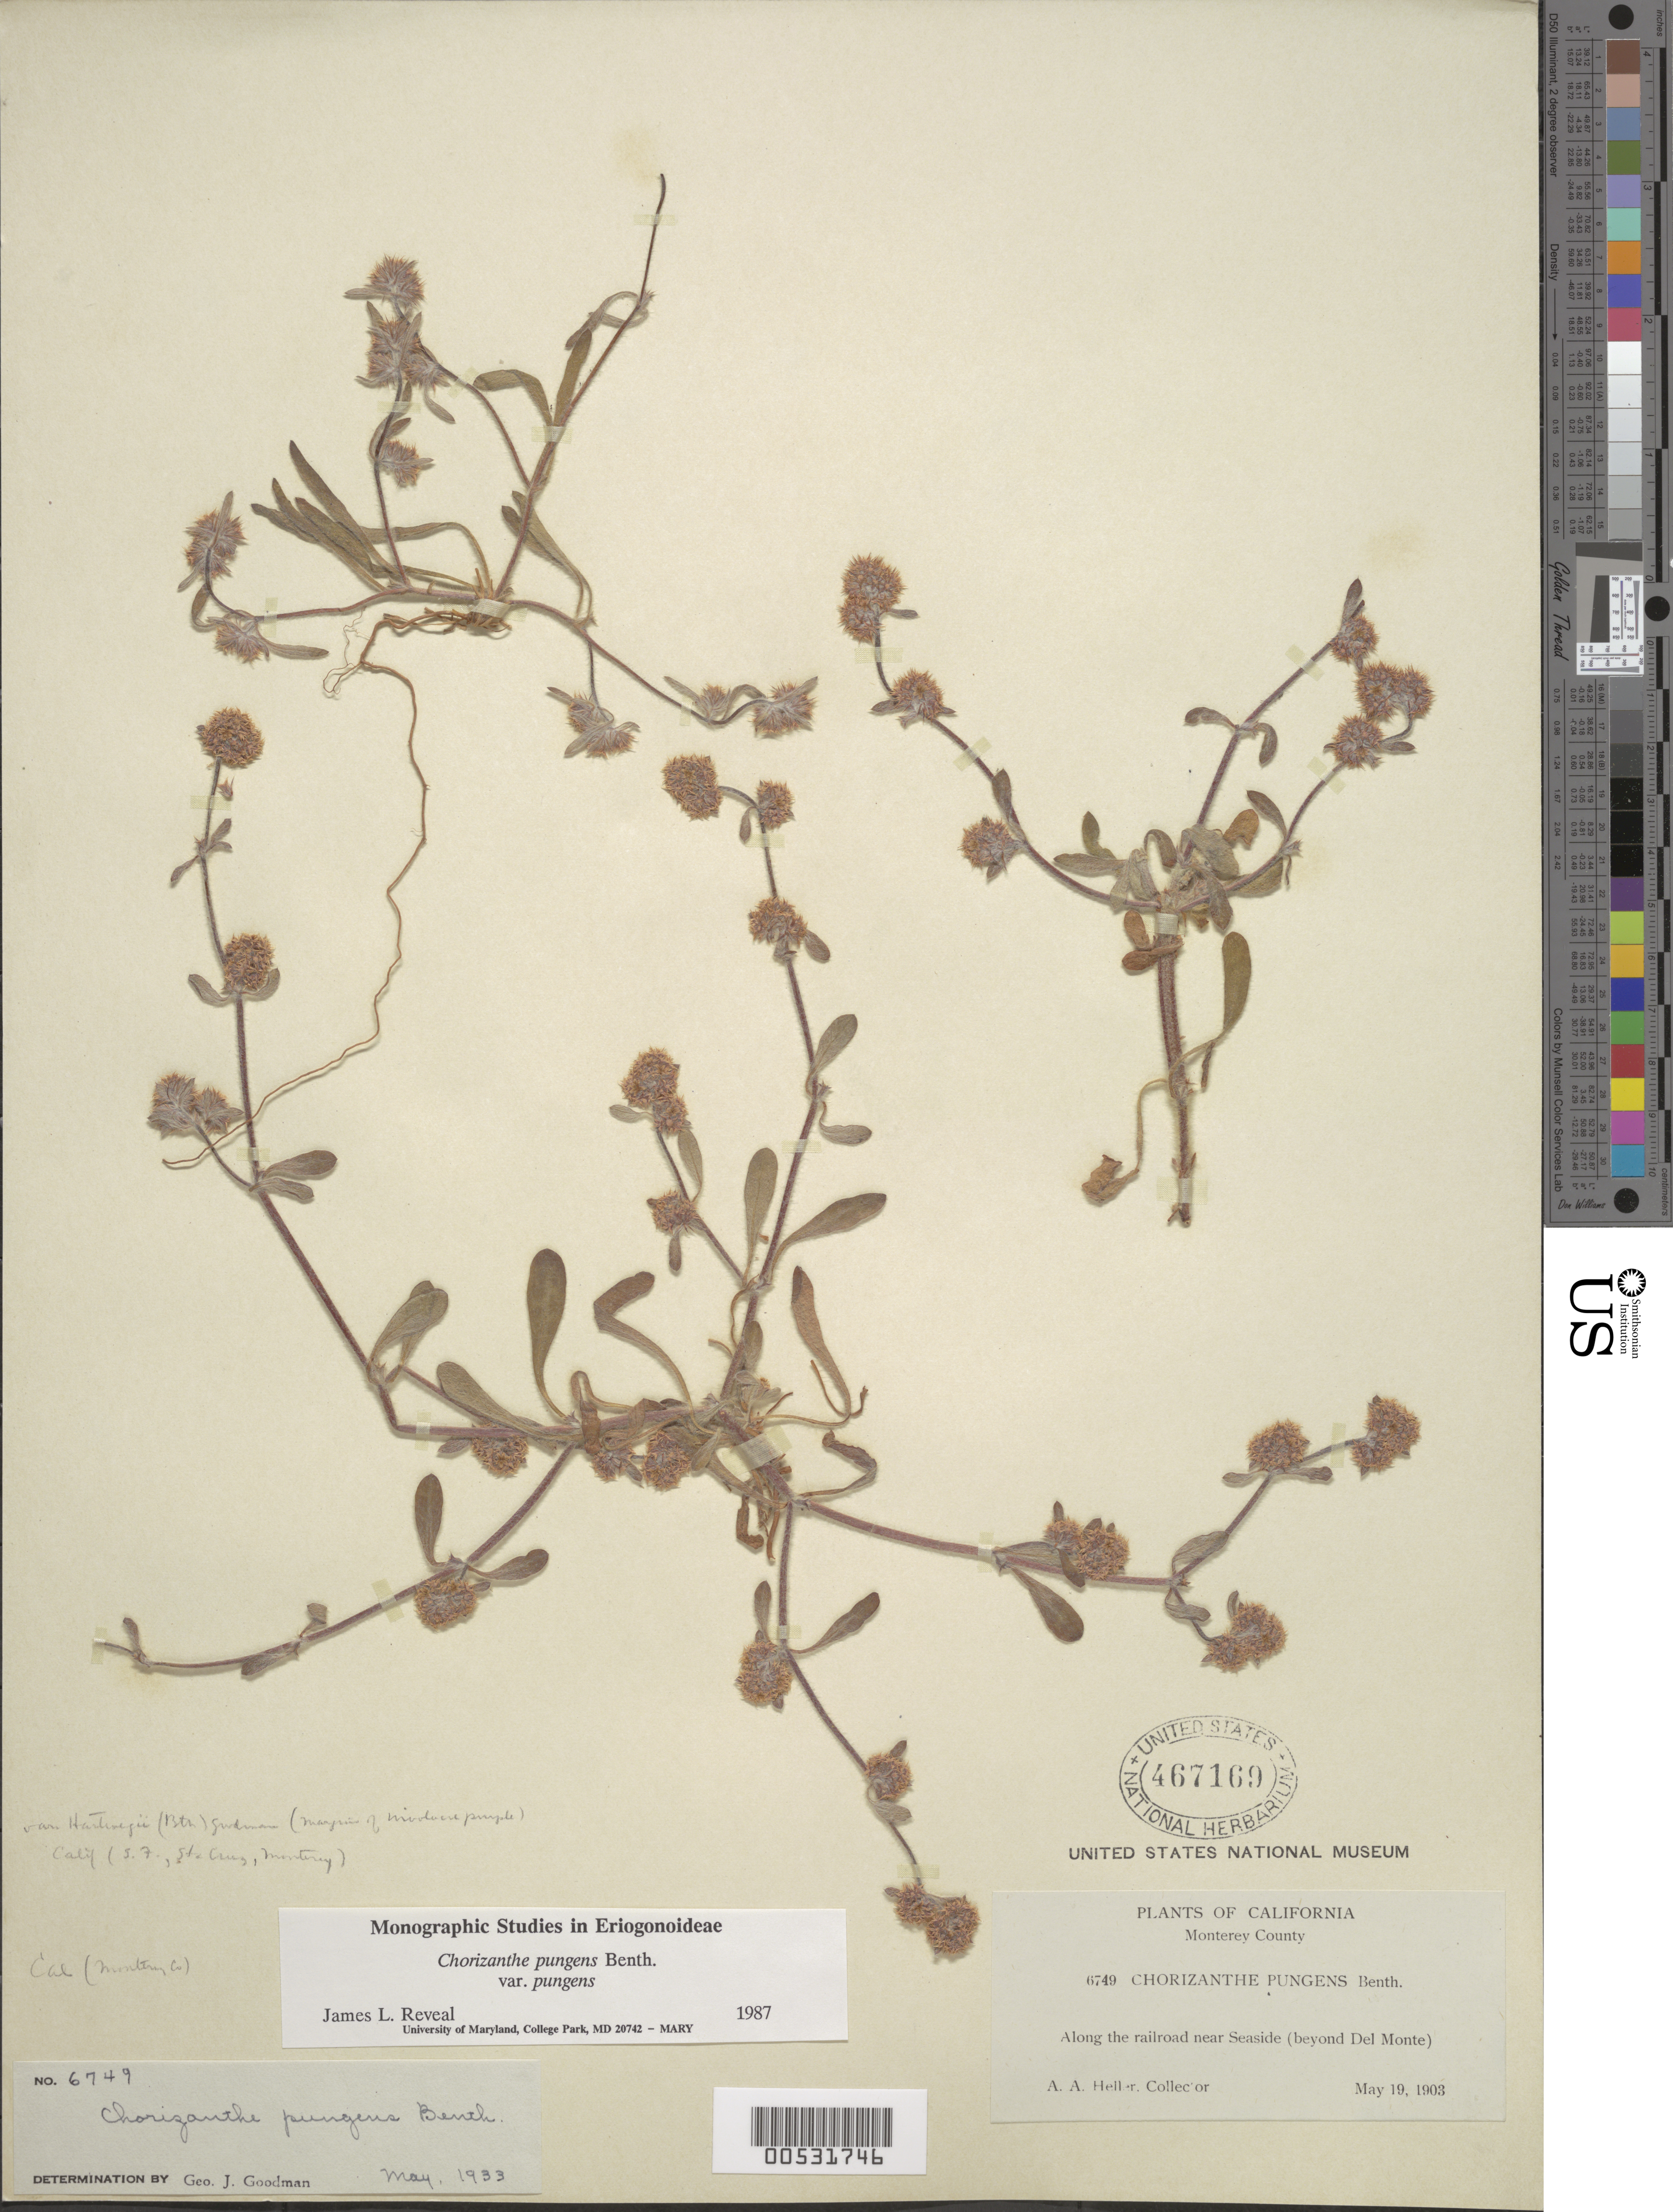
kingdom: Plantae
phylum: Tracheophyta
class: Magnoliopsida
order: Caryophyllales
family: Polygonaceae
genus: Chorizanthe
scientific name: Chorizanthe pungens var. pungens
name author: Benth.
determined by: Reveal, J. L.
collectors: A. A. Heller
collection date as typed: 19 May 1903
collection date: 1903-05-19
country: United States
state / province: California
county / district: Monterey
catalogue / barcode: US 467169